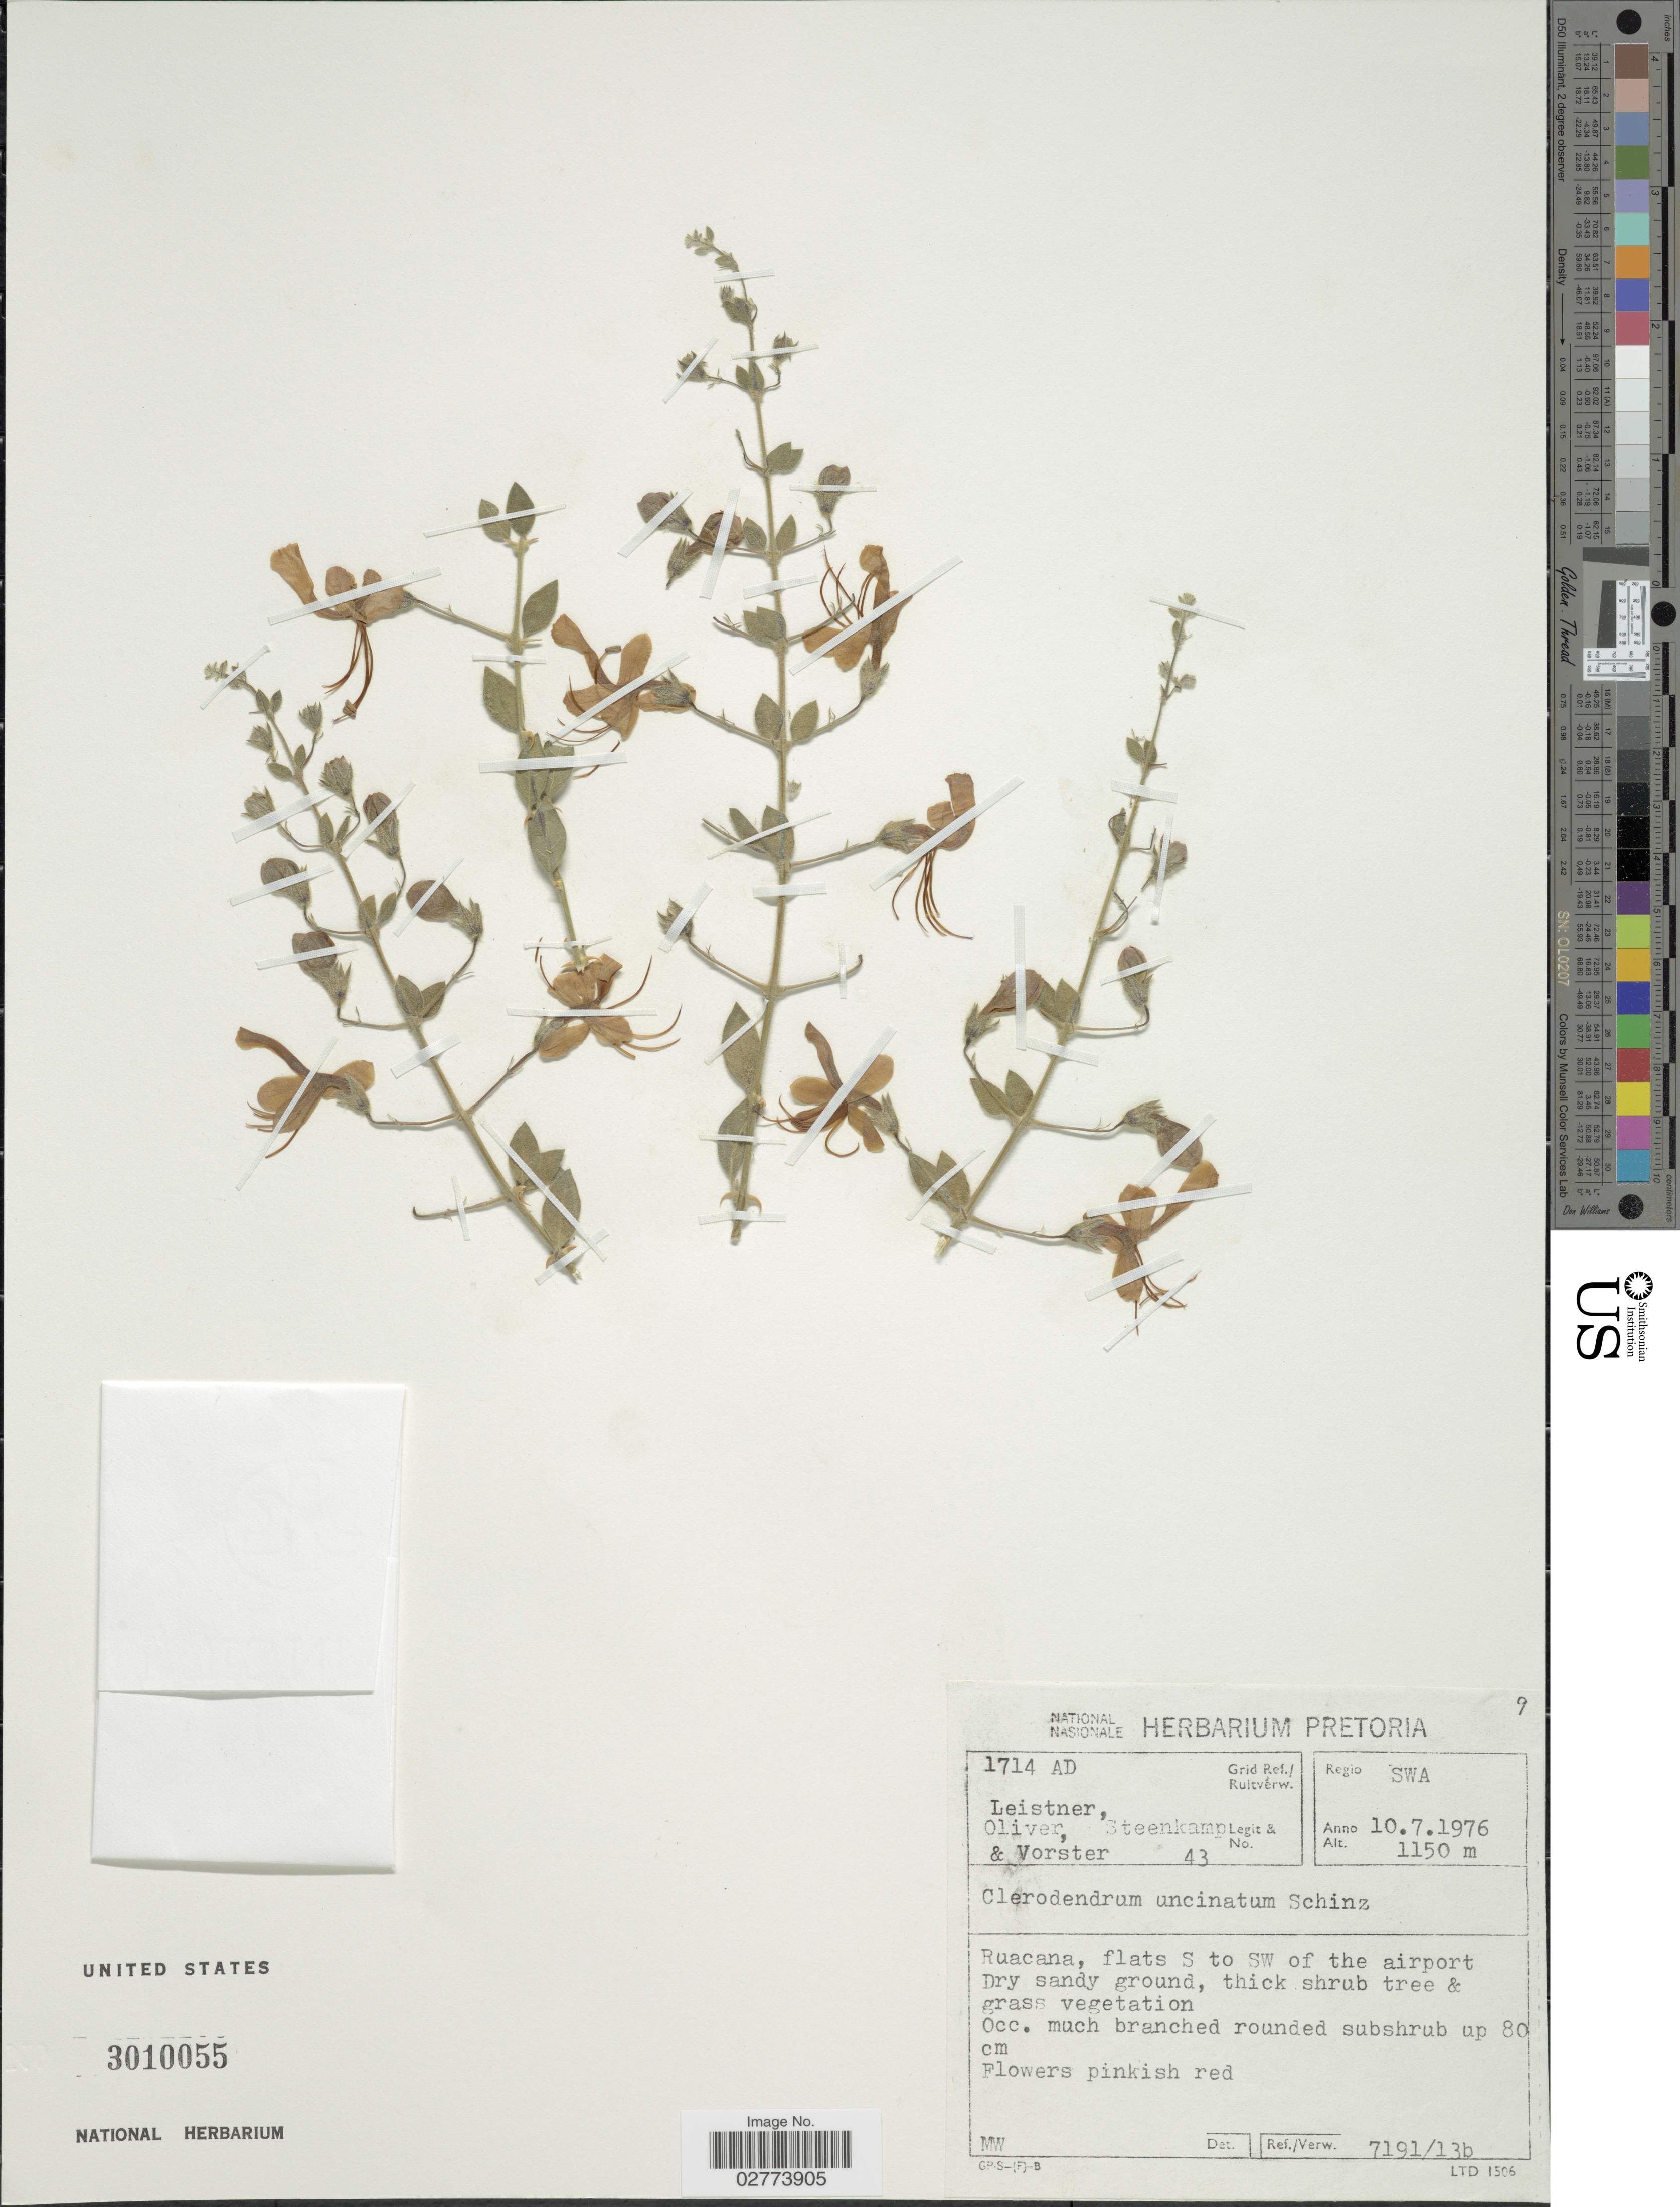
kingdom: Plantae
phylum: Tracheophyta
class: Magnoliopsida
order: Lamiales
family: Lamiaceae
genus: Clerodendrum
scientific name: Clerodendrum uncinatum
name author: Schinz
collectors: Leistner, Oliver, --, -- Steenkamp & -. Vorster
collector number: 43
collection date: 1976-07-10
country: Namibia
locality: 1714 AD Grid Ref./ Ruitverw. Regio SWA. Ruacana, flats S to SW of the airport.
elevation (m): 1150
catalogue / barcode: US 3010055